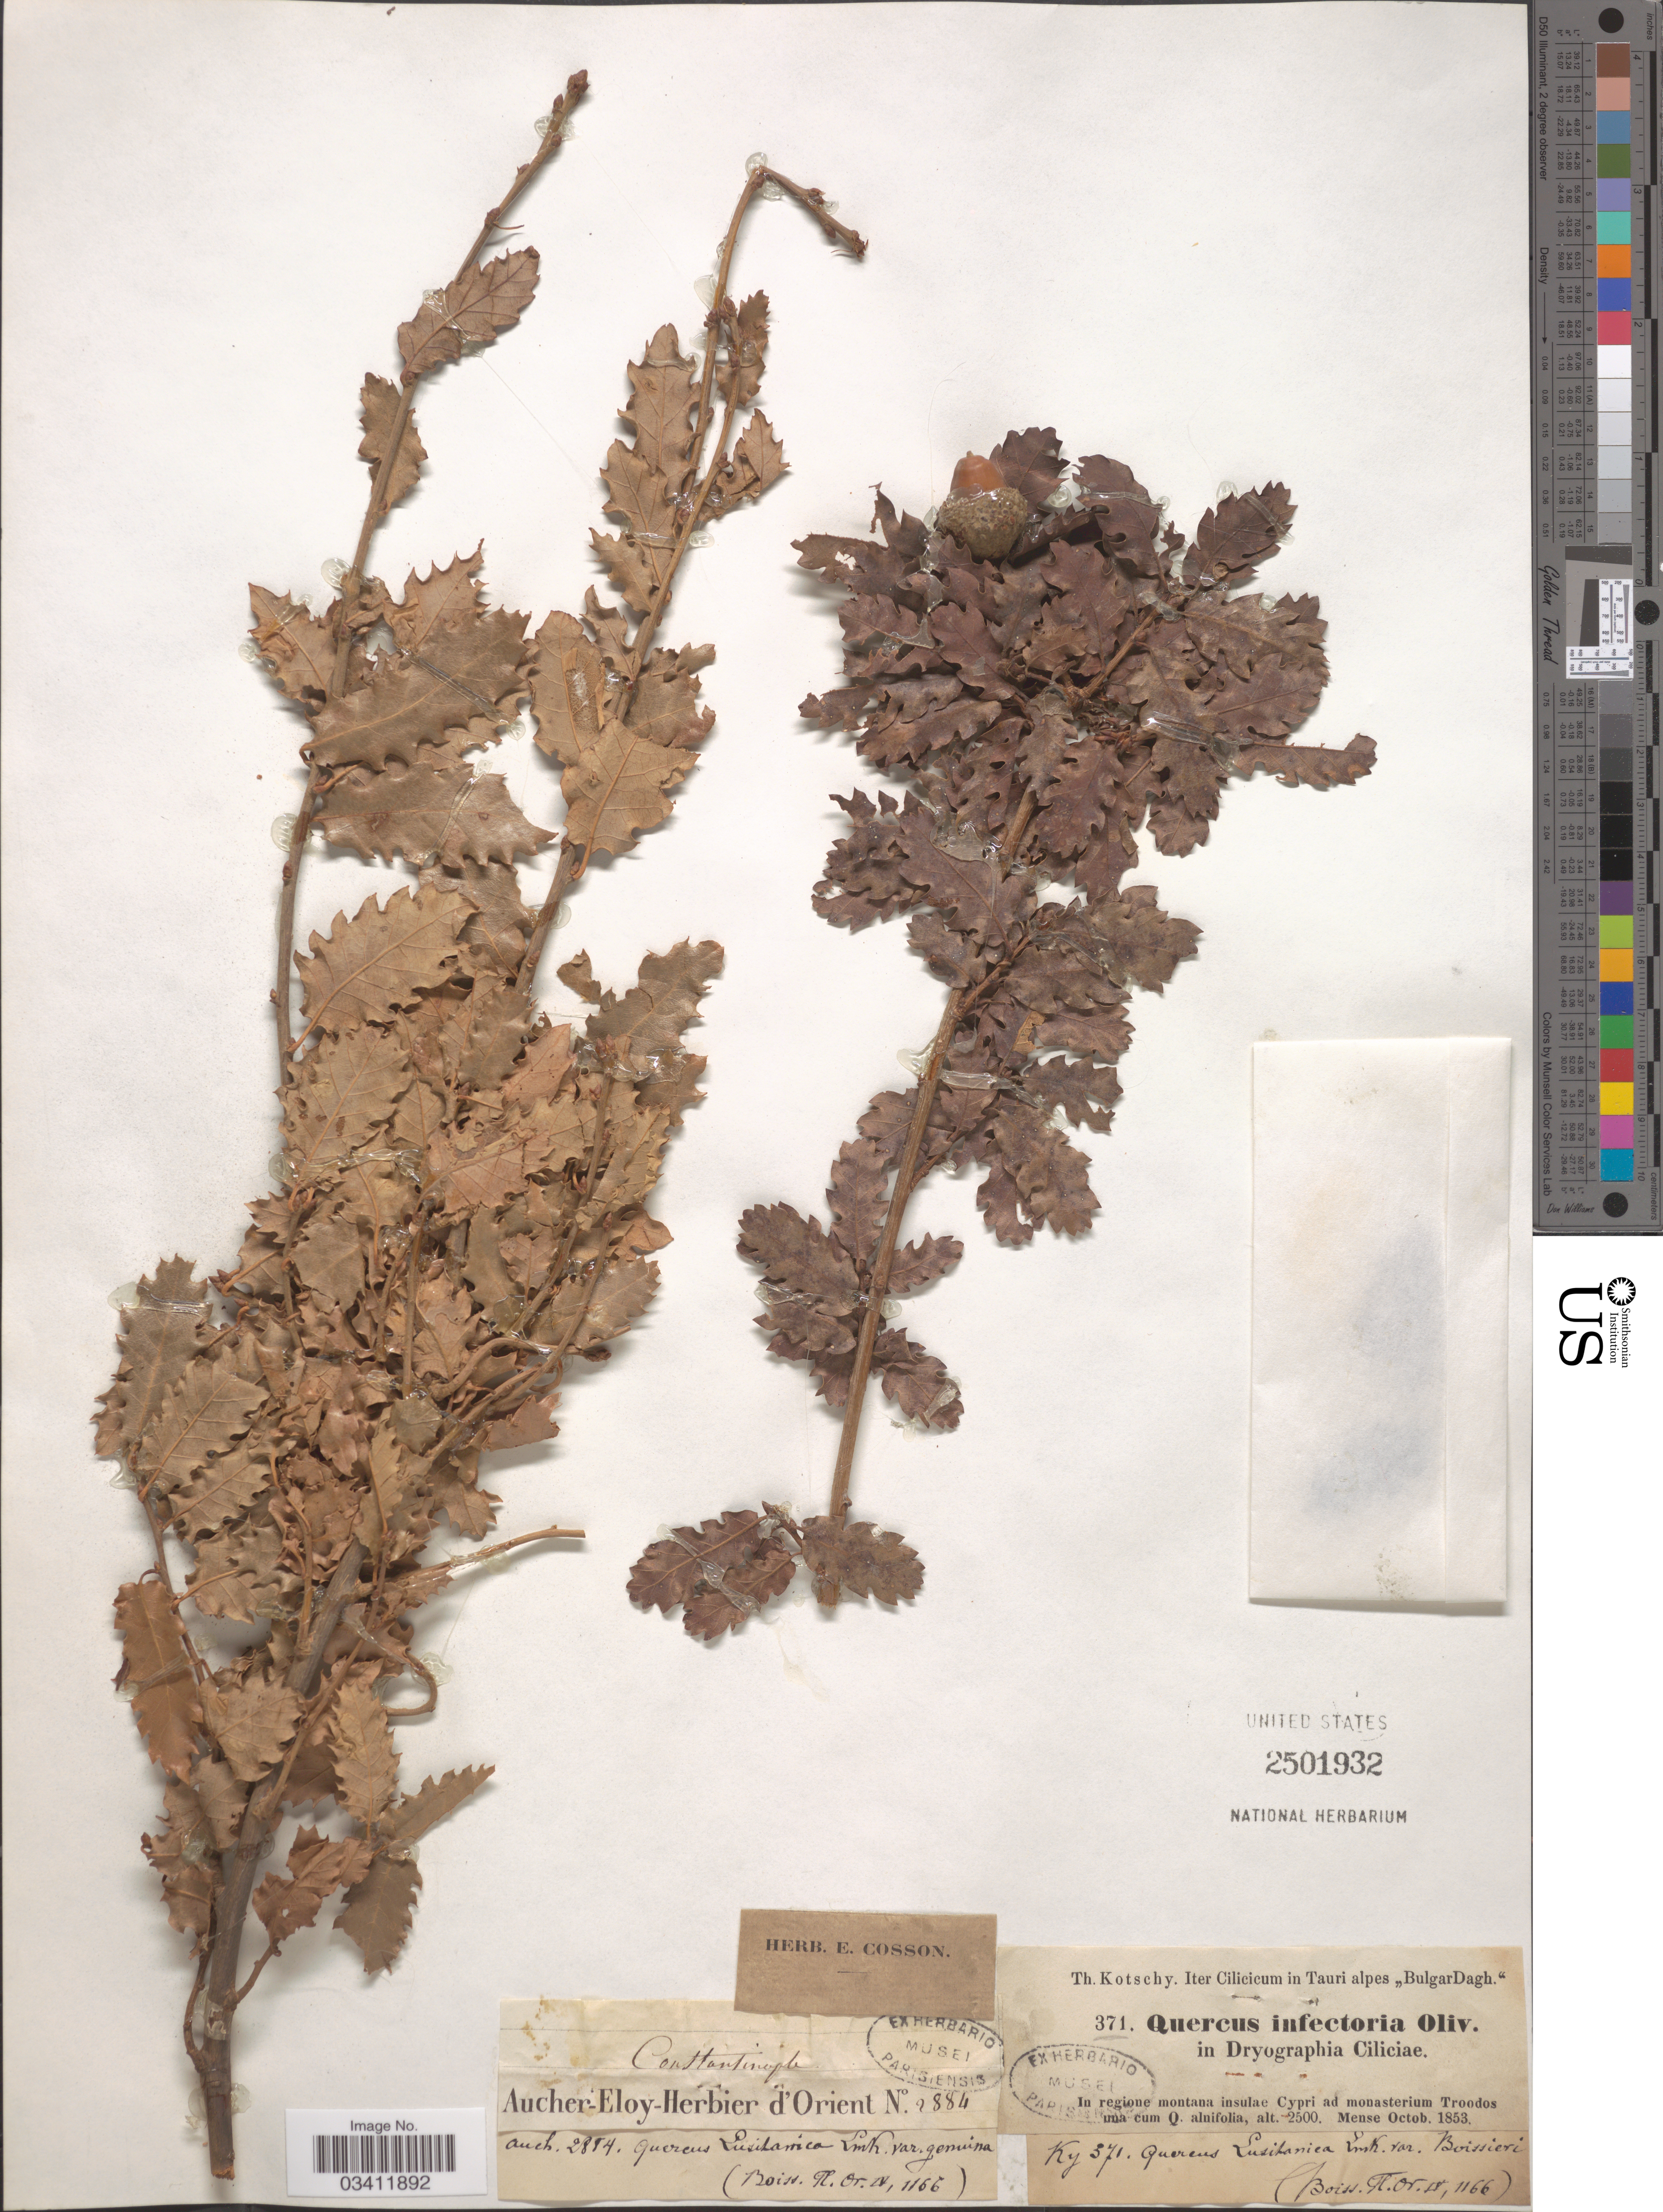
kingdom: Plantae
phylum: Tracheophyta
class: Magnoliopsida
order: Fagales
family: Fagaceae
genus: Quercus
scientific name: Quercus infectoria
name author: Olivier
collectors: K. G. Kotschy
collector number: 371/2884?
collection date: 1853-10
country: Cyprus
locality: Cilicicum in Tauri alpes "Bulgar Dagh". In regione montana insulae Cypri ad monasterium Troodos.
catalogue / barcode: US 2501932